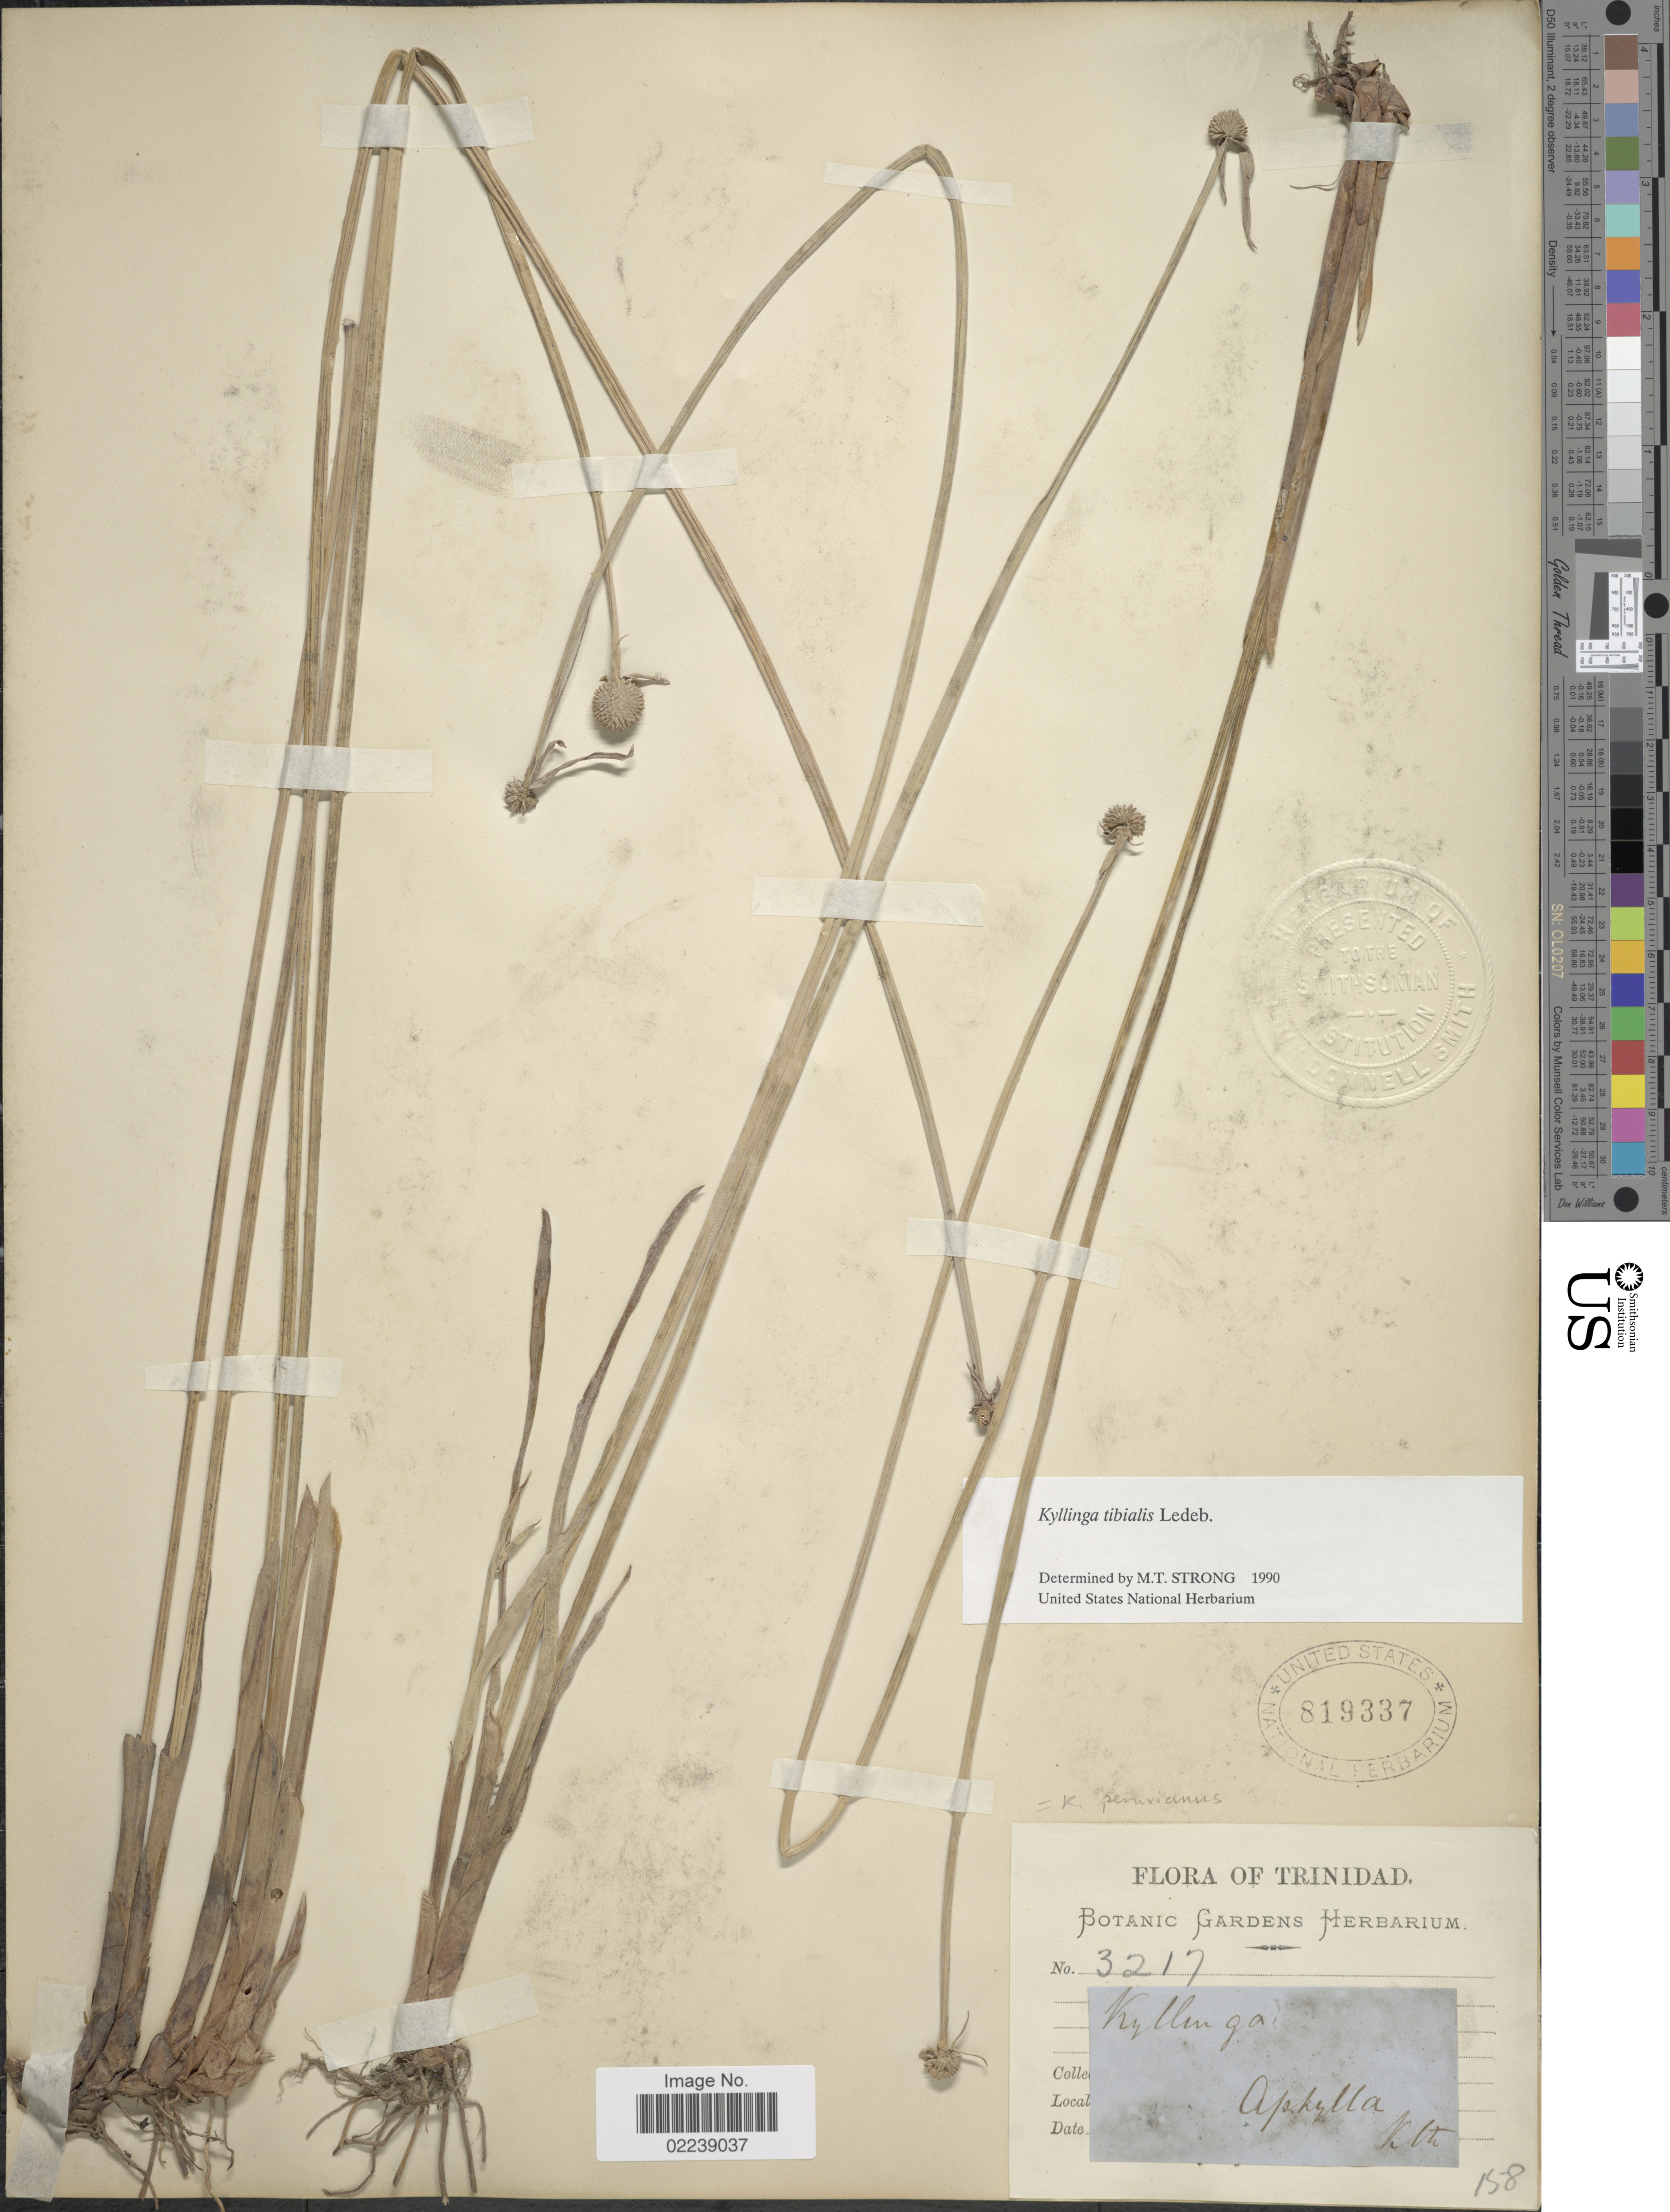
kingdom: Plantae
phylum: Tracheophyta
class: Liliopsida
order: Poales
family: Cyperaceae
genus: Cyperus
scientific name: Cyperus tibialis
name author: (Poit. ex Ledeb.) Govaerts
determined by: Strong, Mark T., (BOT), Smithsonian Institution - National Museum of Natural History (UNITED STATES)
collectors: ex herb. Botanic Gardens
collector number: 3217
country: Trinidad and Tobago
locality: Trinidad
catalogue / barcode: US 819337